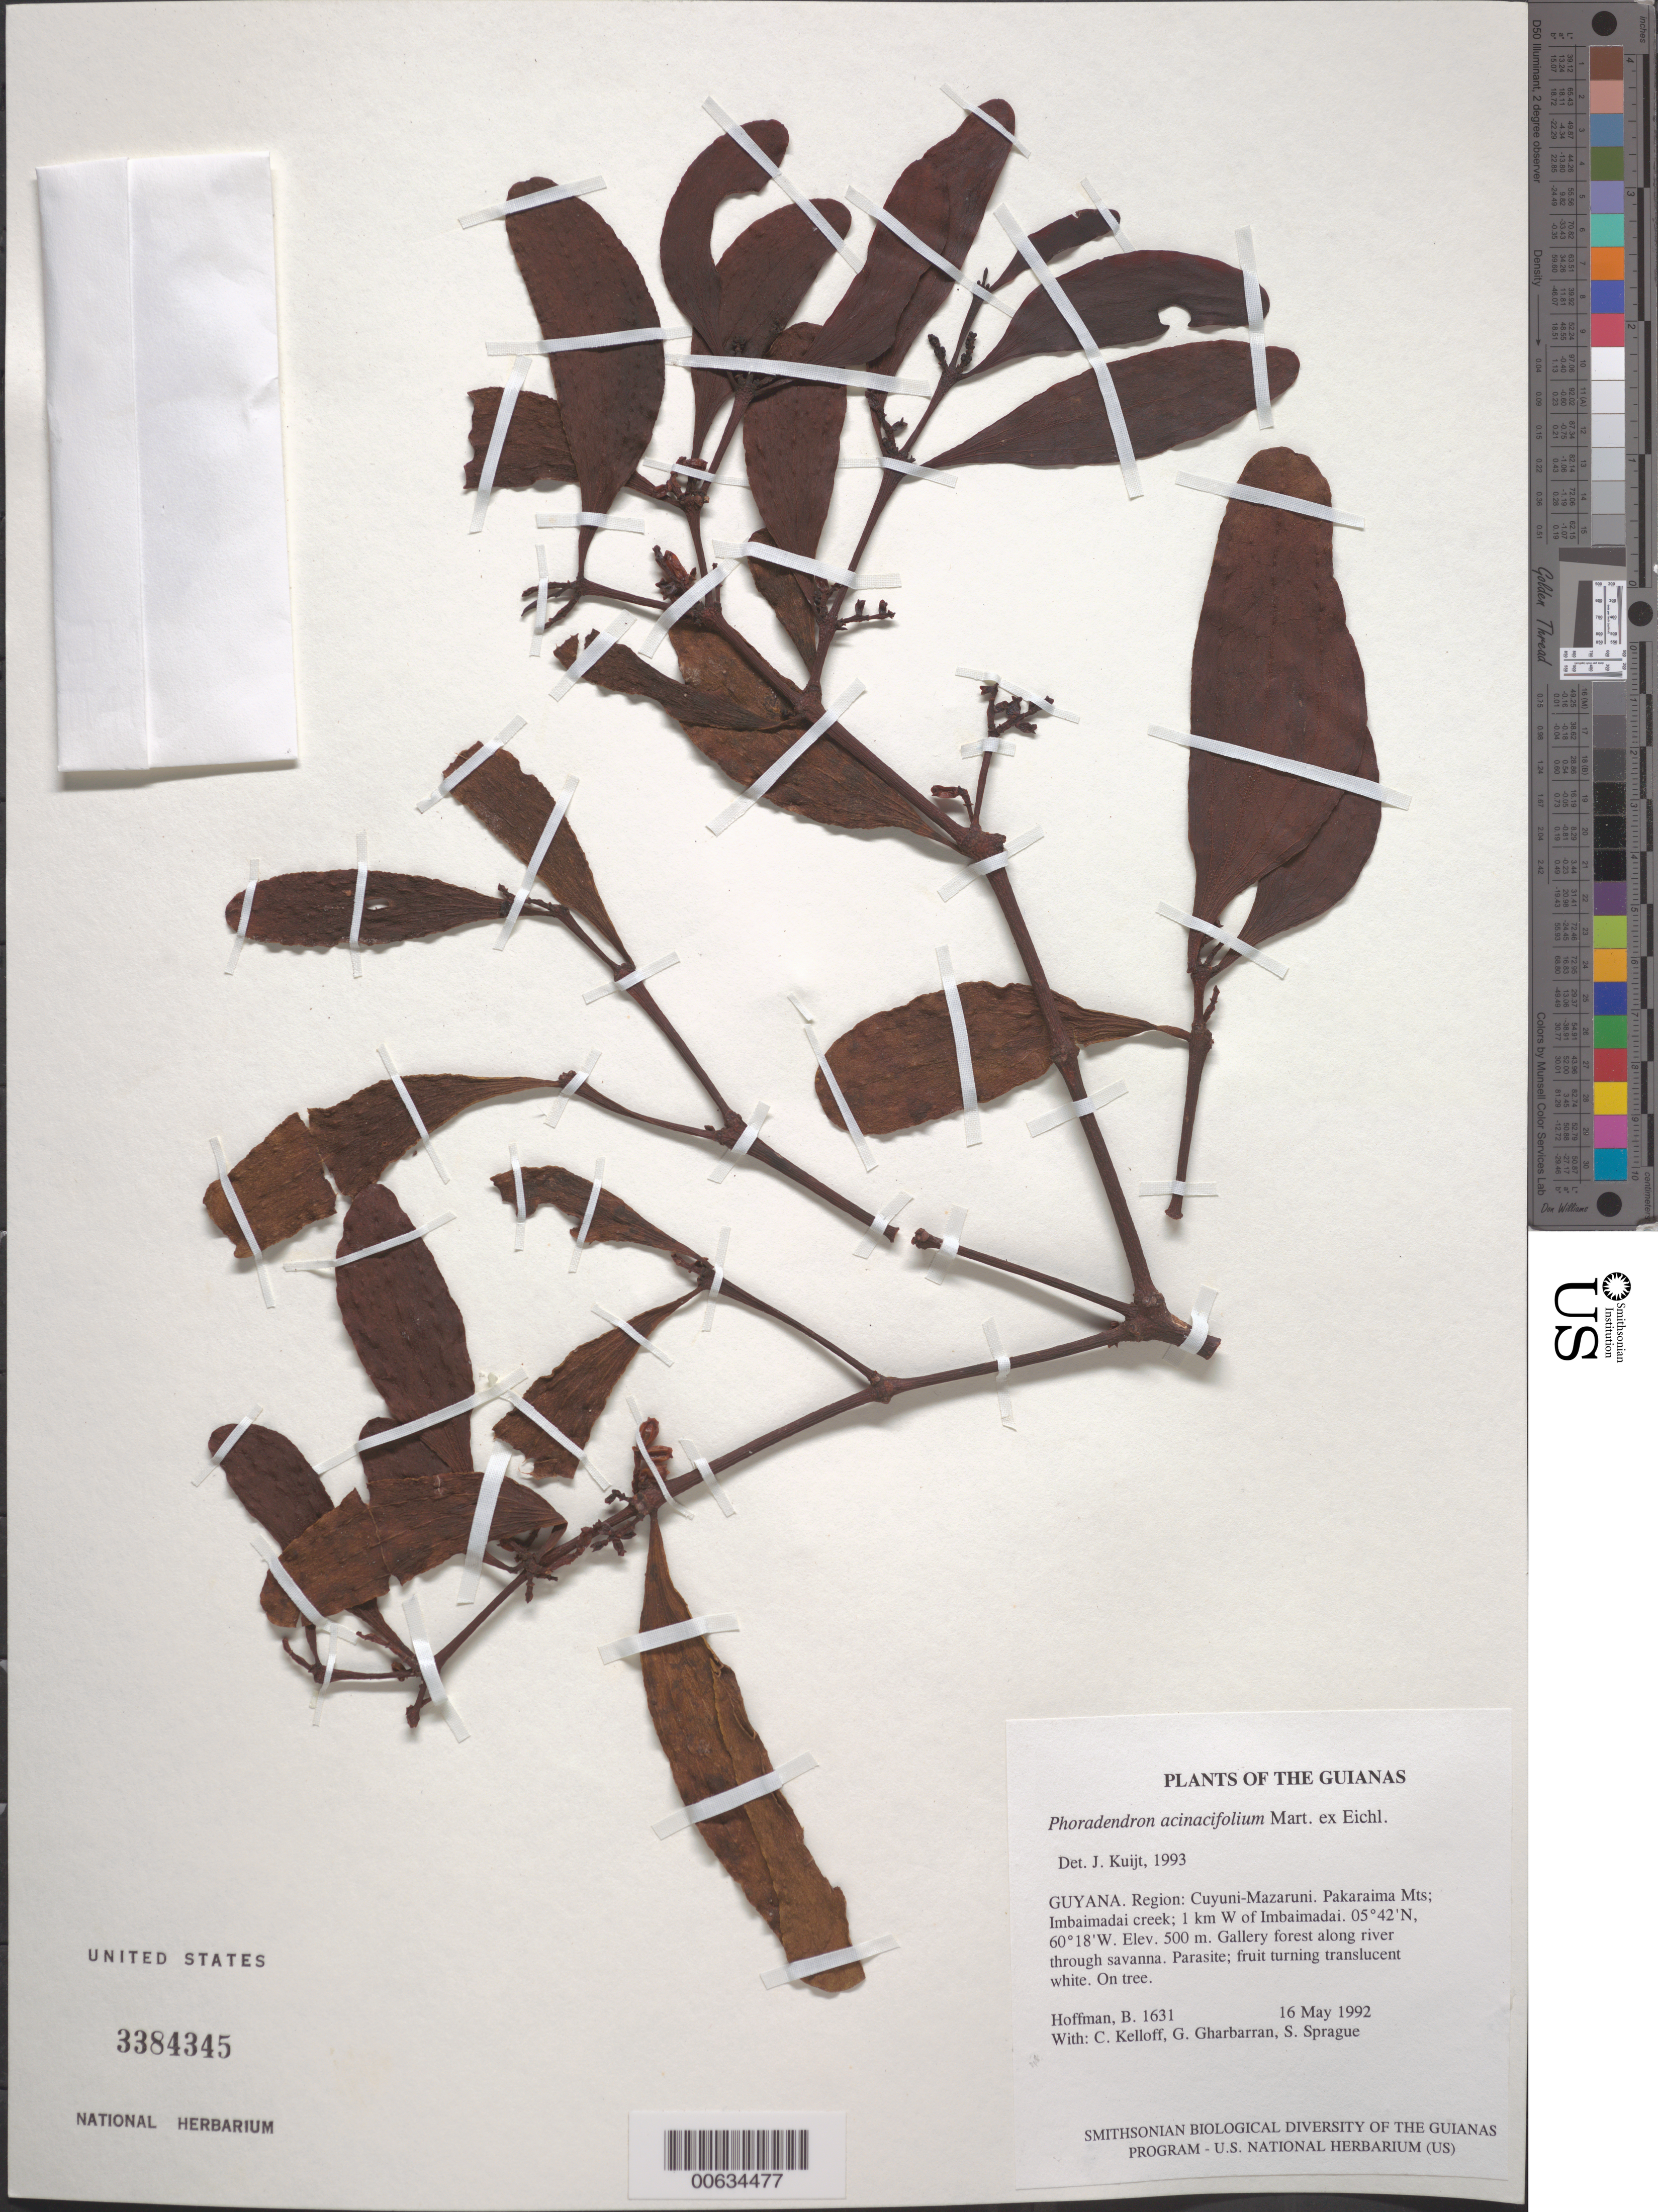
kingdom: Plantae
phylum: Tracheophyta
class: Magnoliopsida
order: Santalales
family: Viscaceae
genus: Phoradendron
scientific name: Phoradendron acinacifolium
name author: Mart. ex Eichler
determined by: Kuijt, Job, (CANADA)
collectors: B. Hoffman, C. L. Kelloff, G. Gharbarran & S. Sprague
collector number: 1631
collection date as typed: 16 May 1992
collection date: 1992-05-16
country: Guyana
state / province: Cuyuni-Mazaruni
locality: Pakaraima Mts; Imbaimadai Creek; 1 km W of Imbaimadai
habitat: Gallery forest along river through savanna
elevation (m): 500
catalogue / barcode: US 3384345